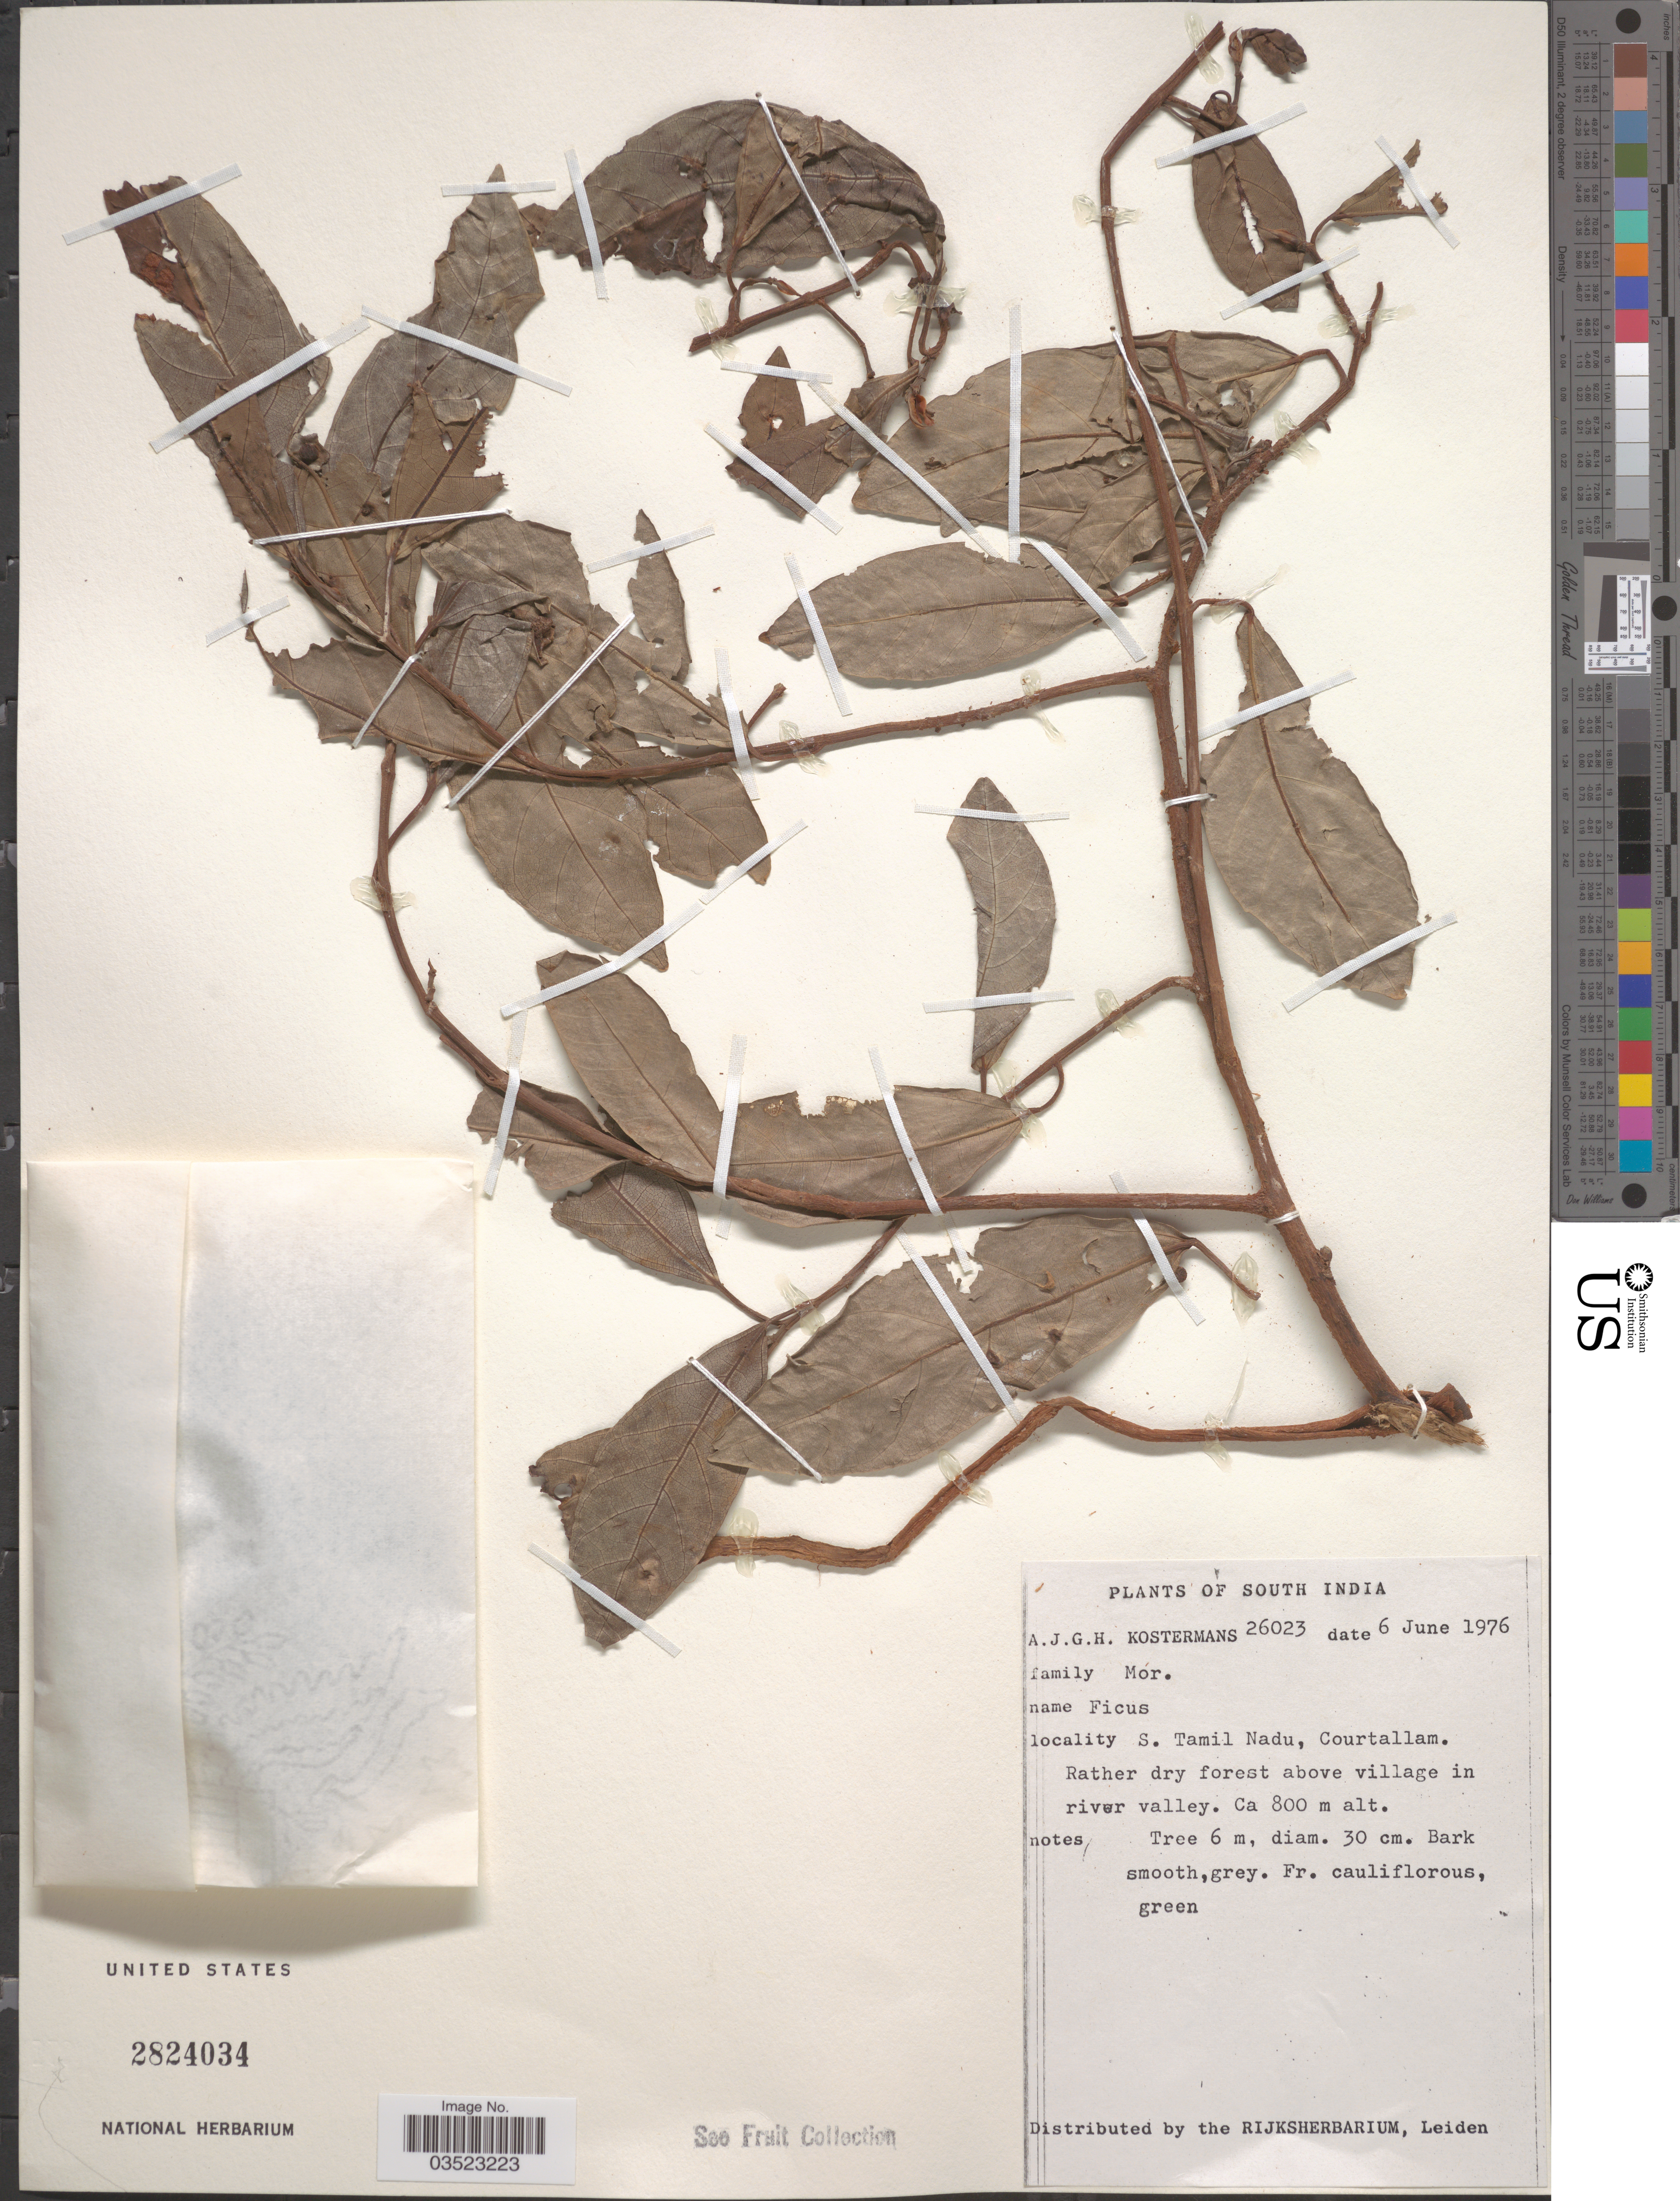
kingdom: Plantae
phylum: Tracheophyta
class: Magnoliopsida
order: Rosales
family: Moraceae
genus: Ficus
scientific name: Ficus sp.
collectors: A. J. G. Kostermans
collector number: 26023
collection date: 1976-06-06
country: India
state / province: Tamil Nadu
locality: South India. S. Tamil Nadu, Courtallam. Rather dry forest above village in river valley.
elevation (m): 800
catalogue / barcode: US 2824034